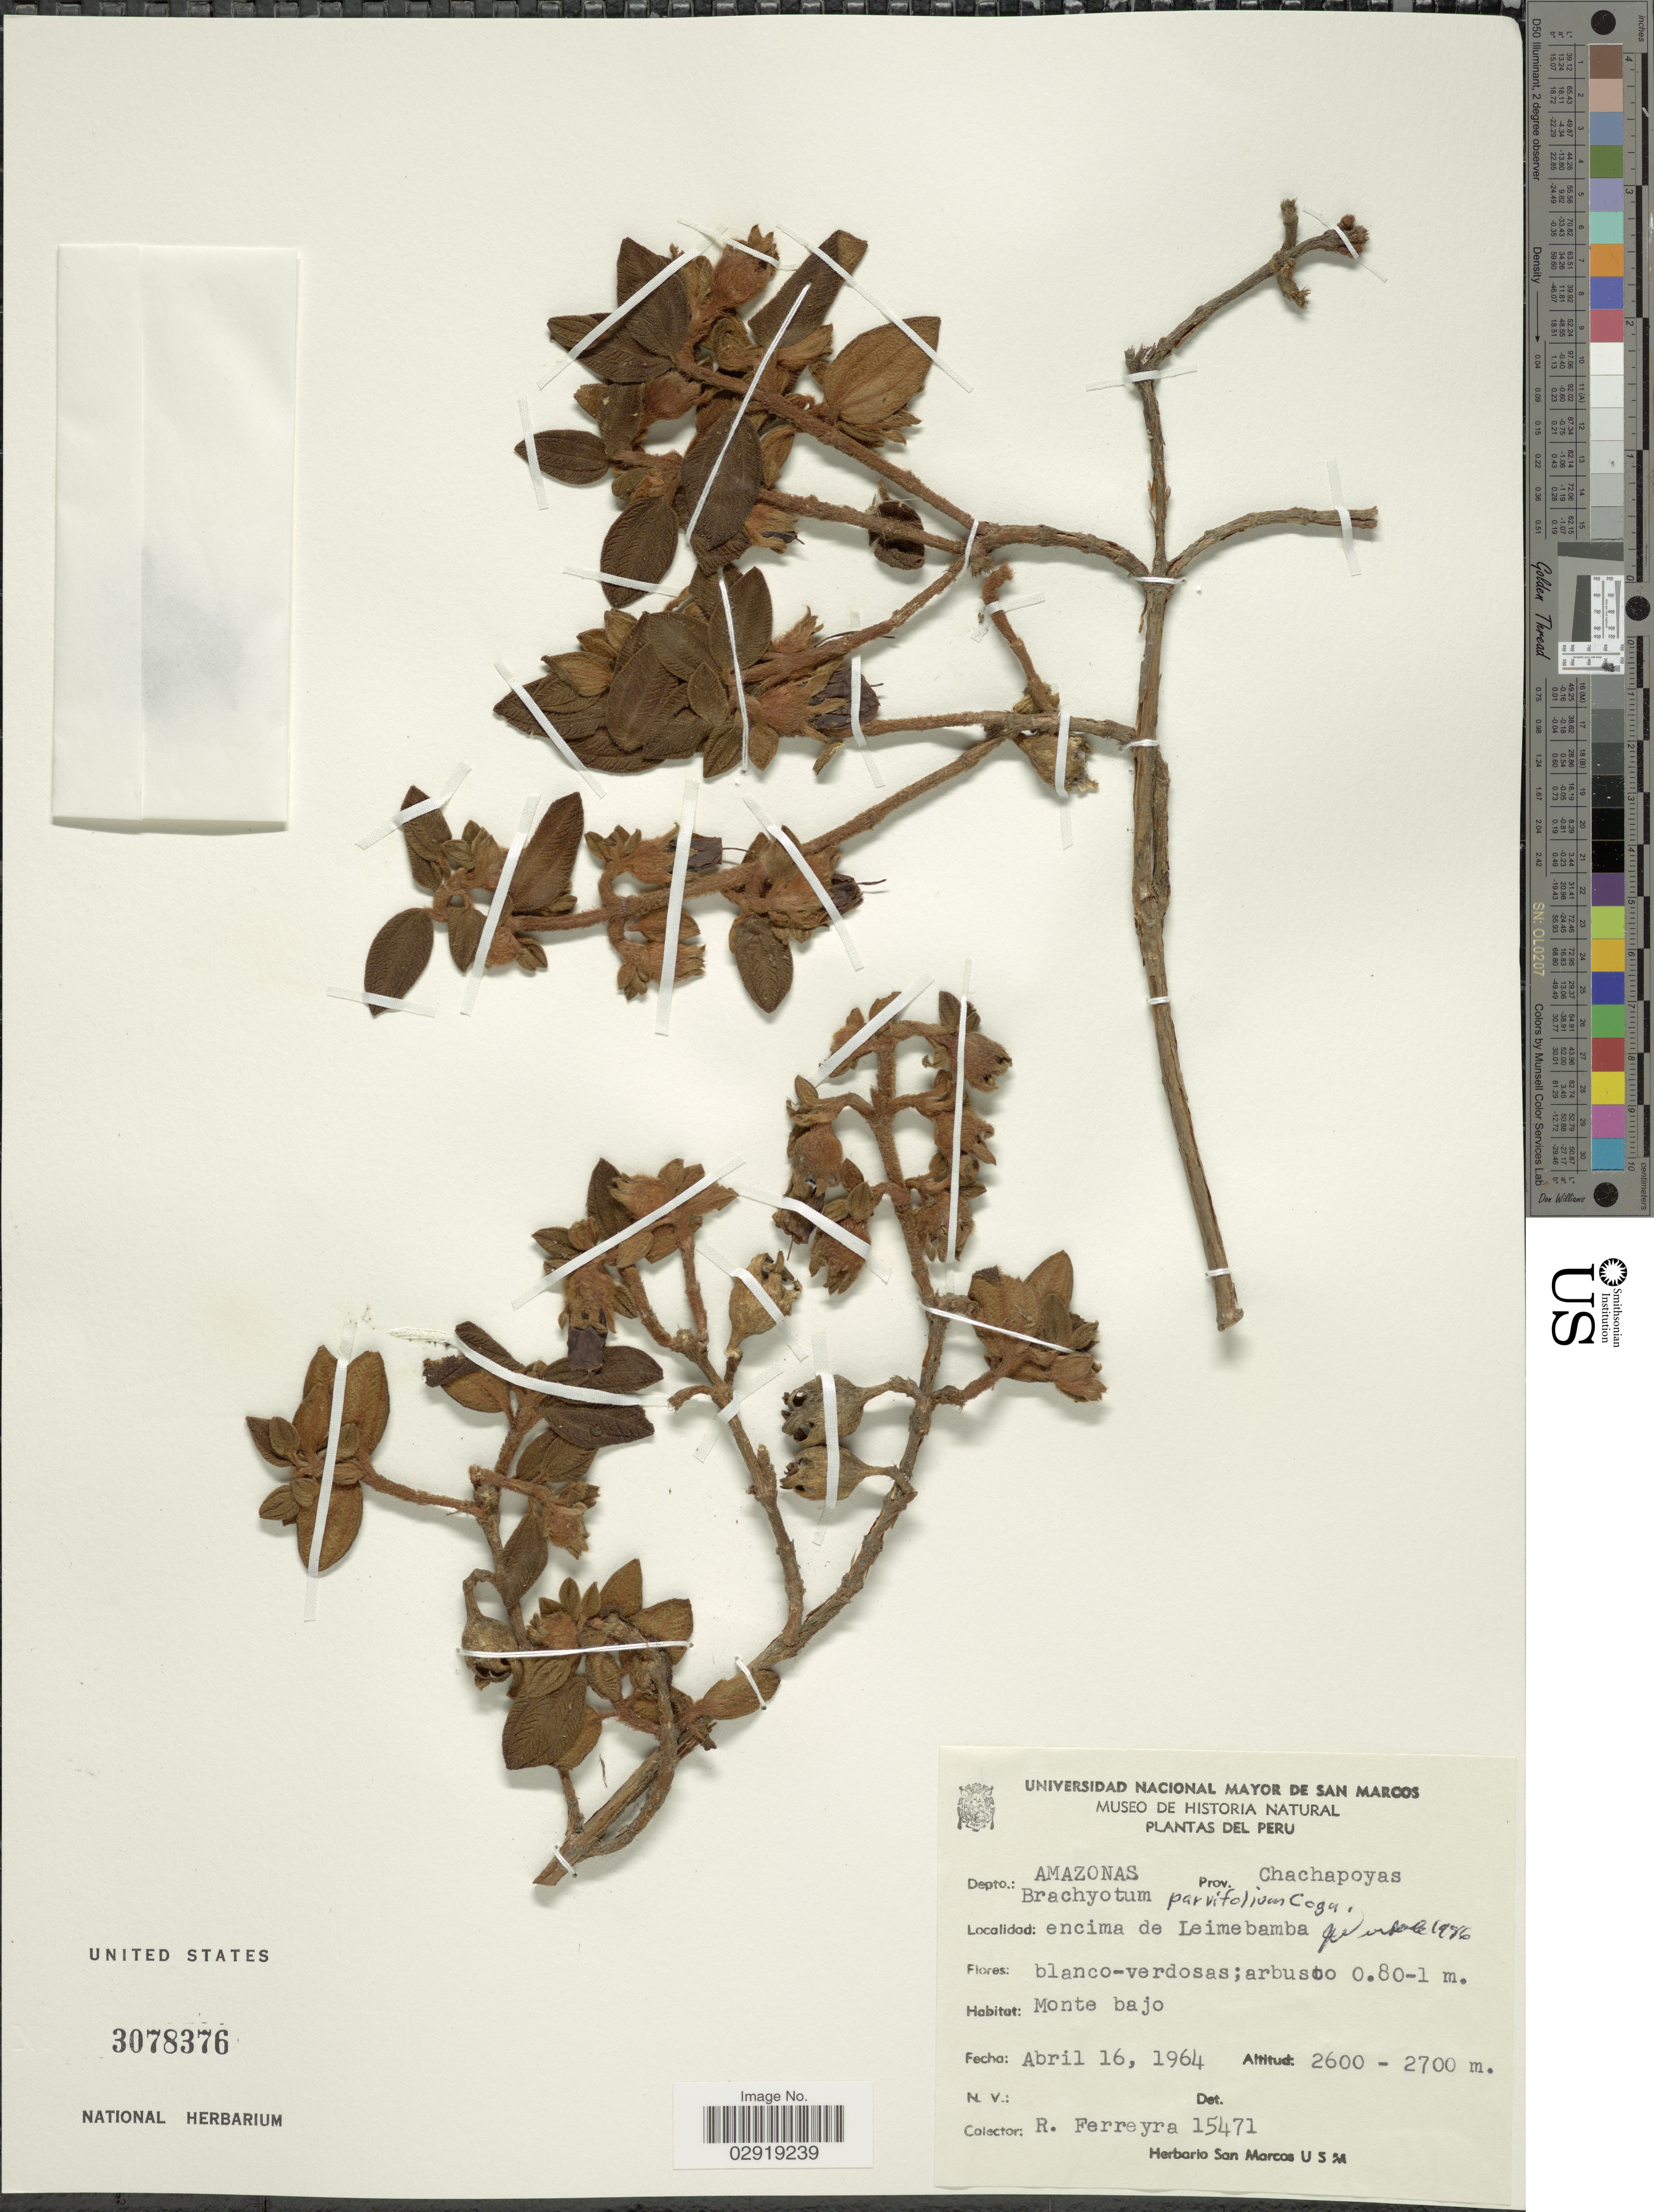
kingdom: Plantae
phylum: Tracheophyta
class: Magnoliopsida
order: Myrtales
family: Melastomataceae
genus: Brachyotum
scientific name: Brachyotum parvifolium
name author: Cogn.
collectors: R. A. Ferreyra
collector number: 15471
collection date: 1964-04-16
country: Peru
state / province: Amazonas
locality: Depto.: Amazonas Prov. Chachapoyas. Encima de Leimebamba. Monte bajo.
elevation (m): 2600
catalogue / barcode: US 3078376